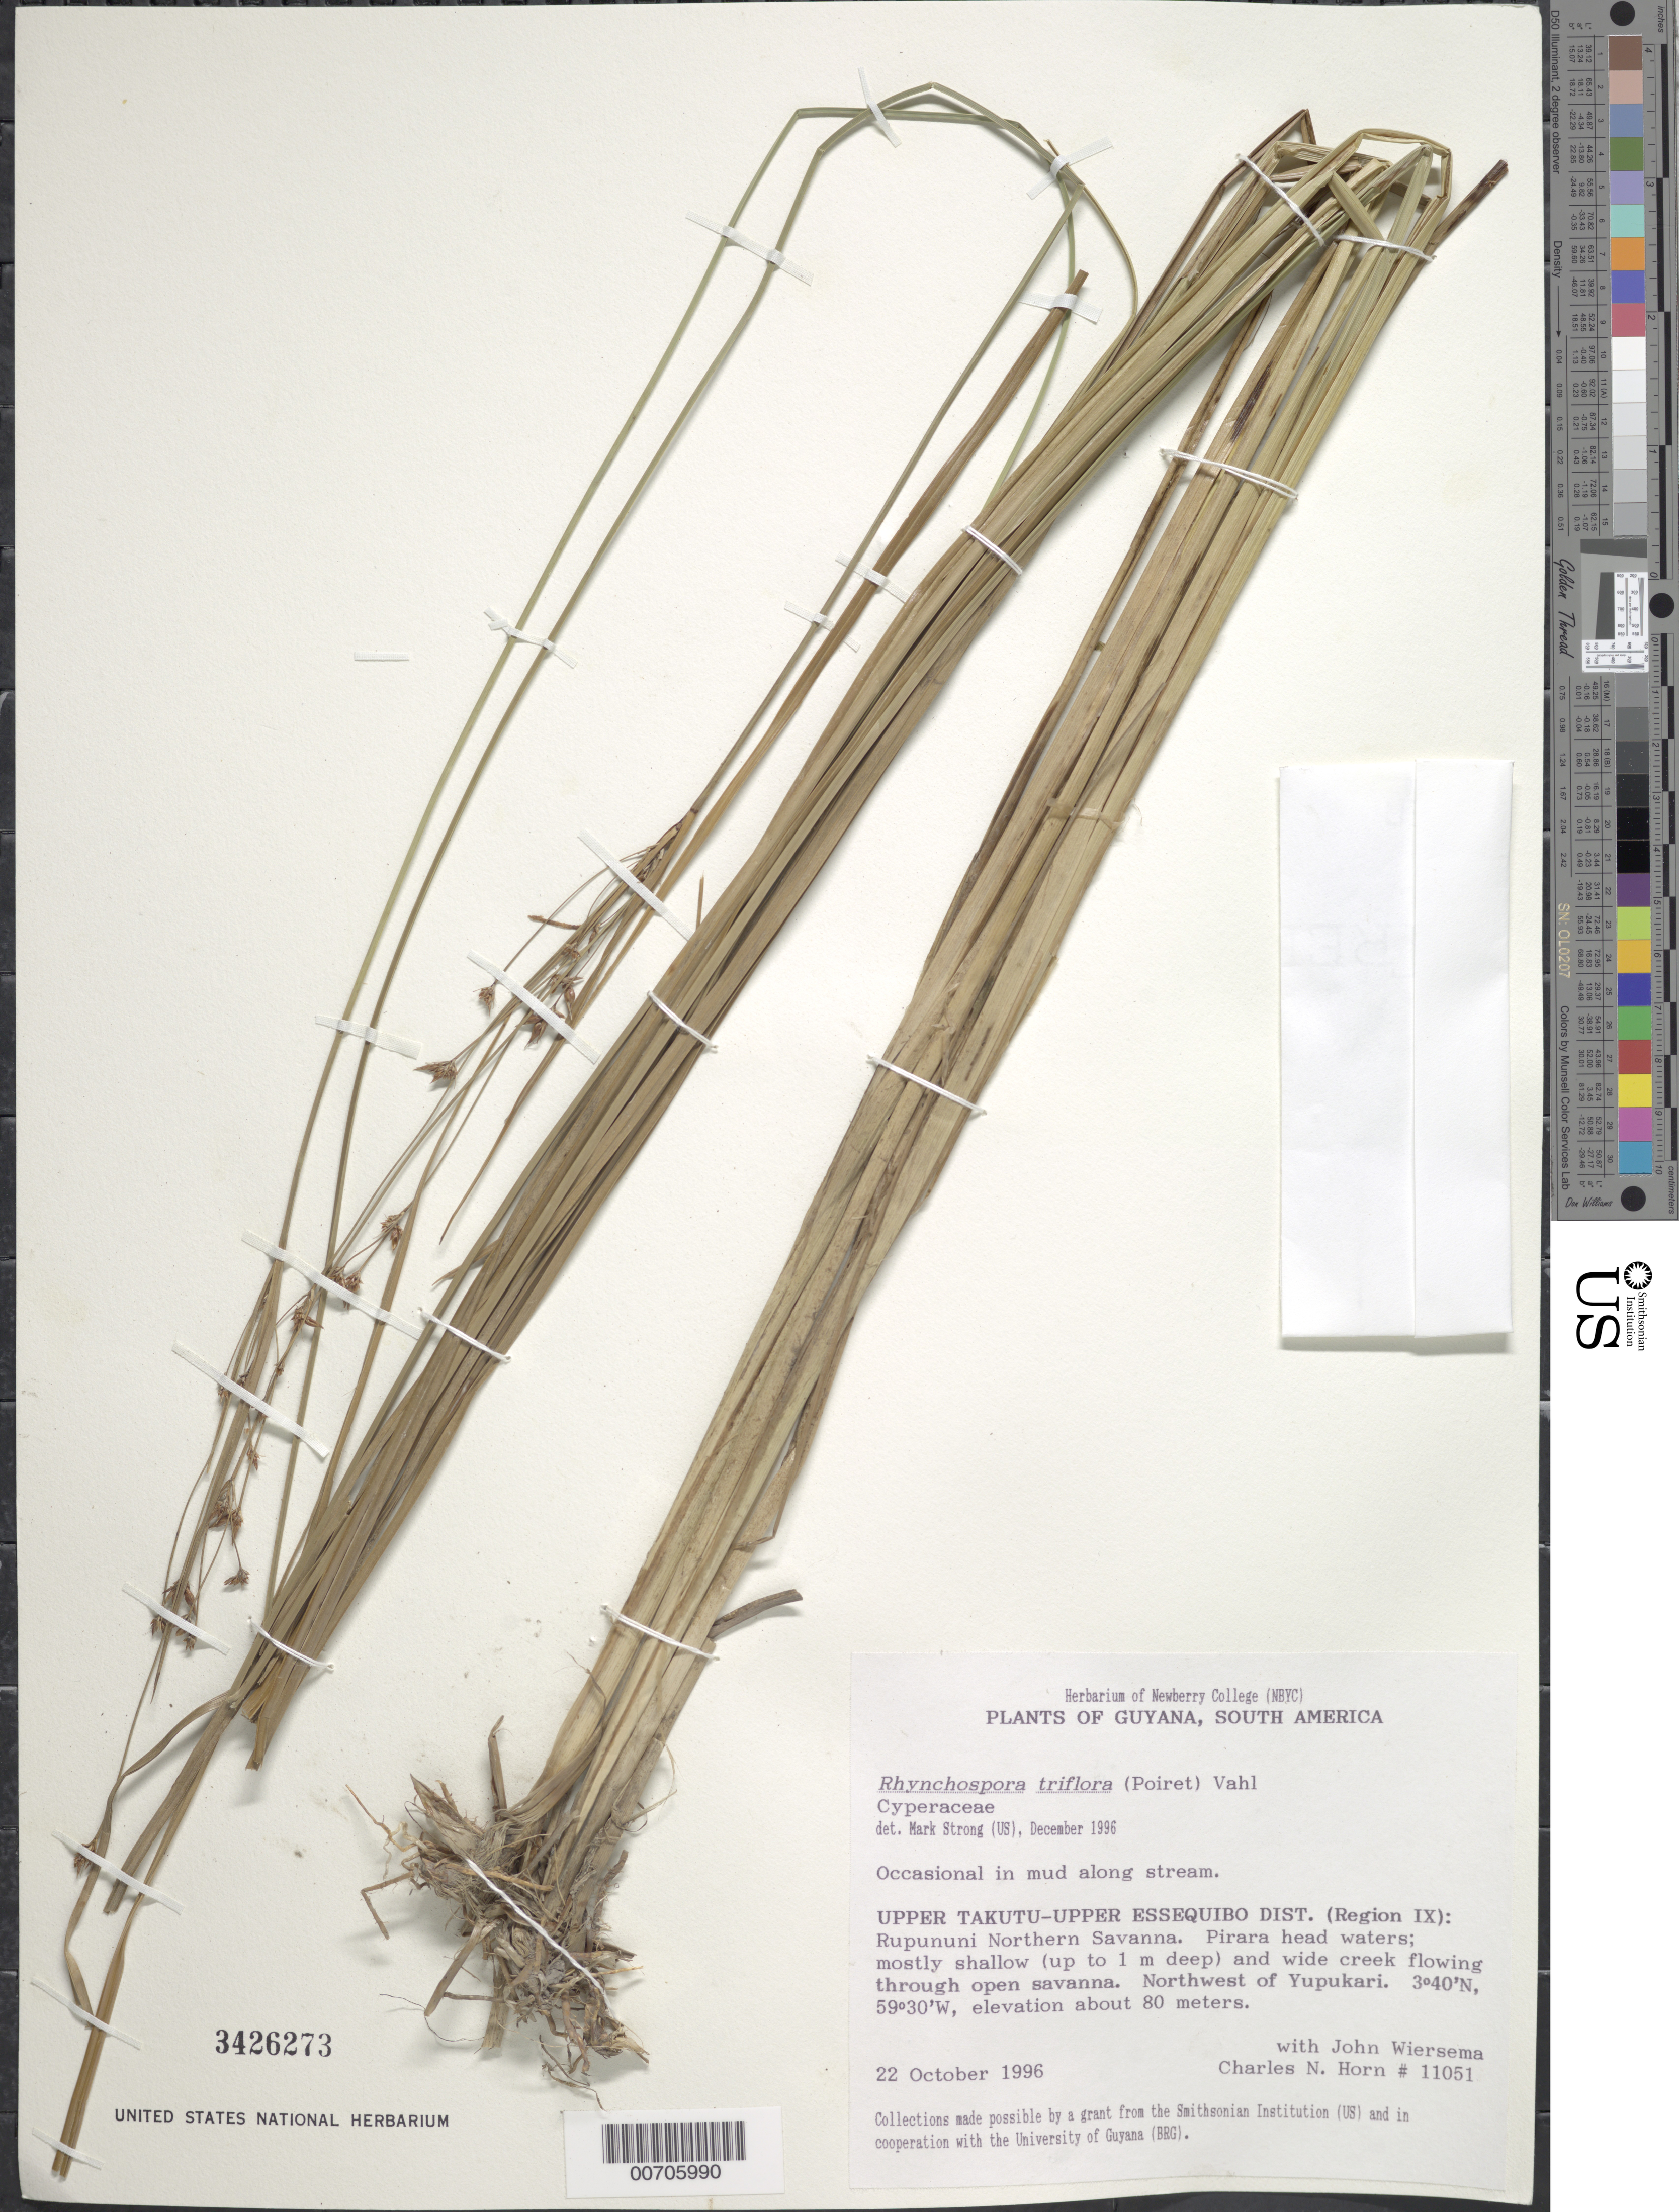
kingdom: Plantae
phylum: Tracheophyta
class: Liliopsida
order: Poales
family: Cyperaceae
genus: Rhynchospora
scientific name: Rhynchospora triflora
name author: Vahl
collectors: C. N. Horn & J. H. Wiersema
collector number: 11051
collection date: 1996-10-22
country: Guyana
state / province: U. Takutu-U. Essequibo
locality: (Region IX): Rupununi Northern Savanna, Pirara head waters; mostly shallow (up to 1 m deep) and wide creek flowing through open savanna, Northwest of Yupukari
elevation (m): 80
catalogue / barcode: US 3426273